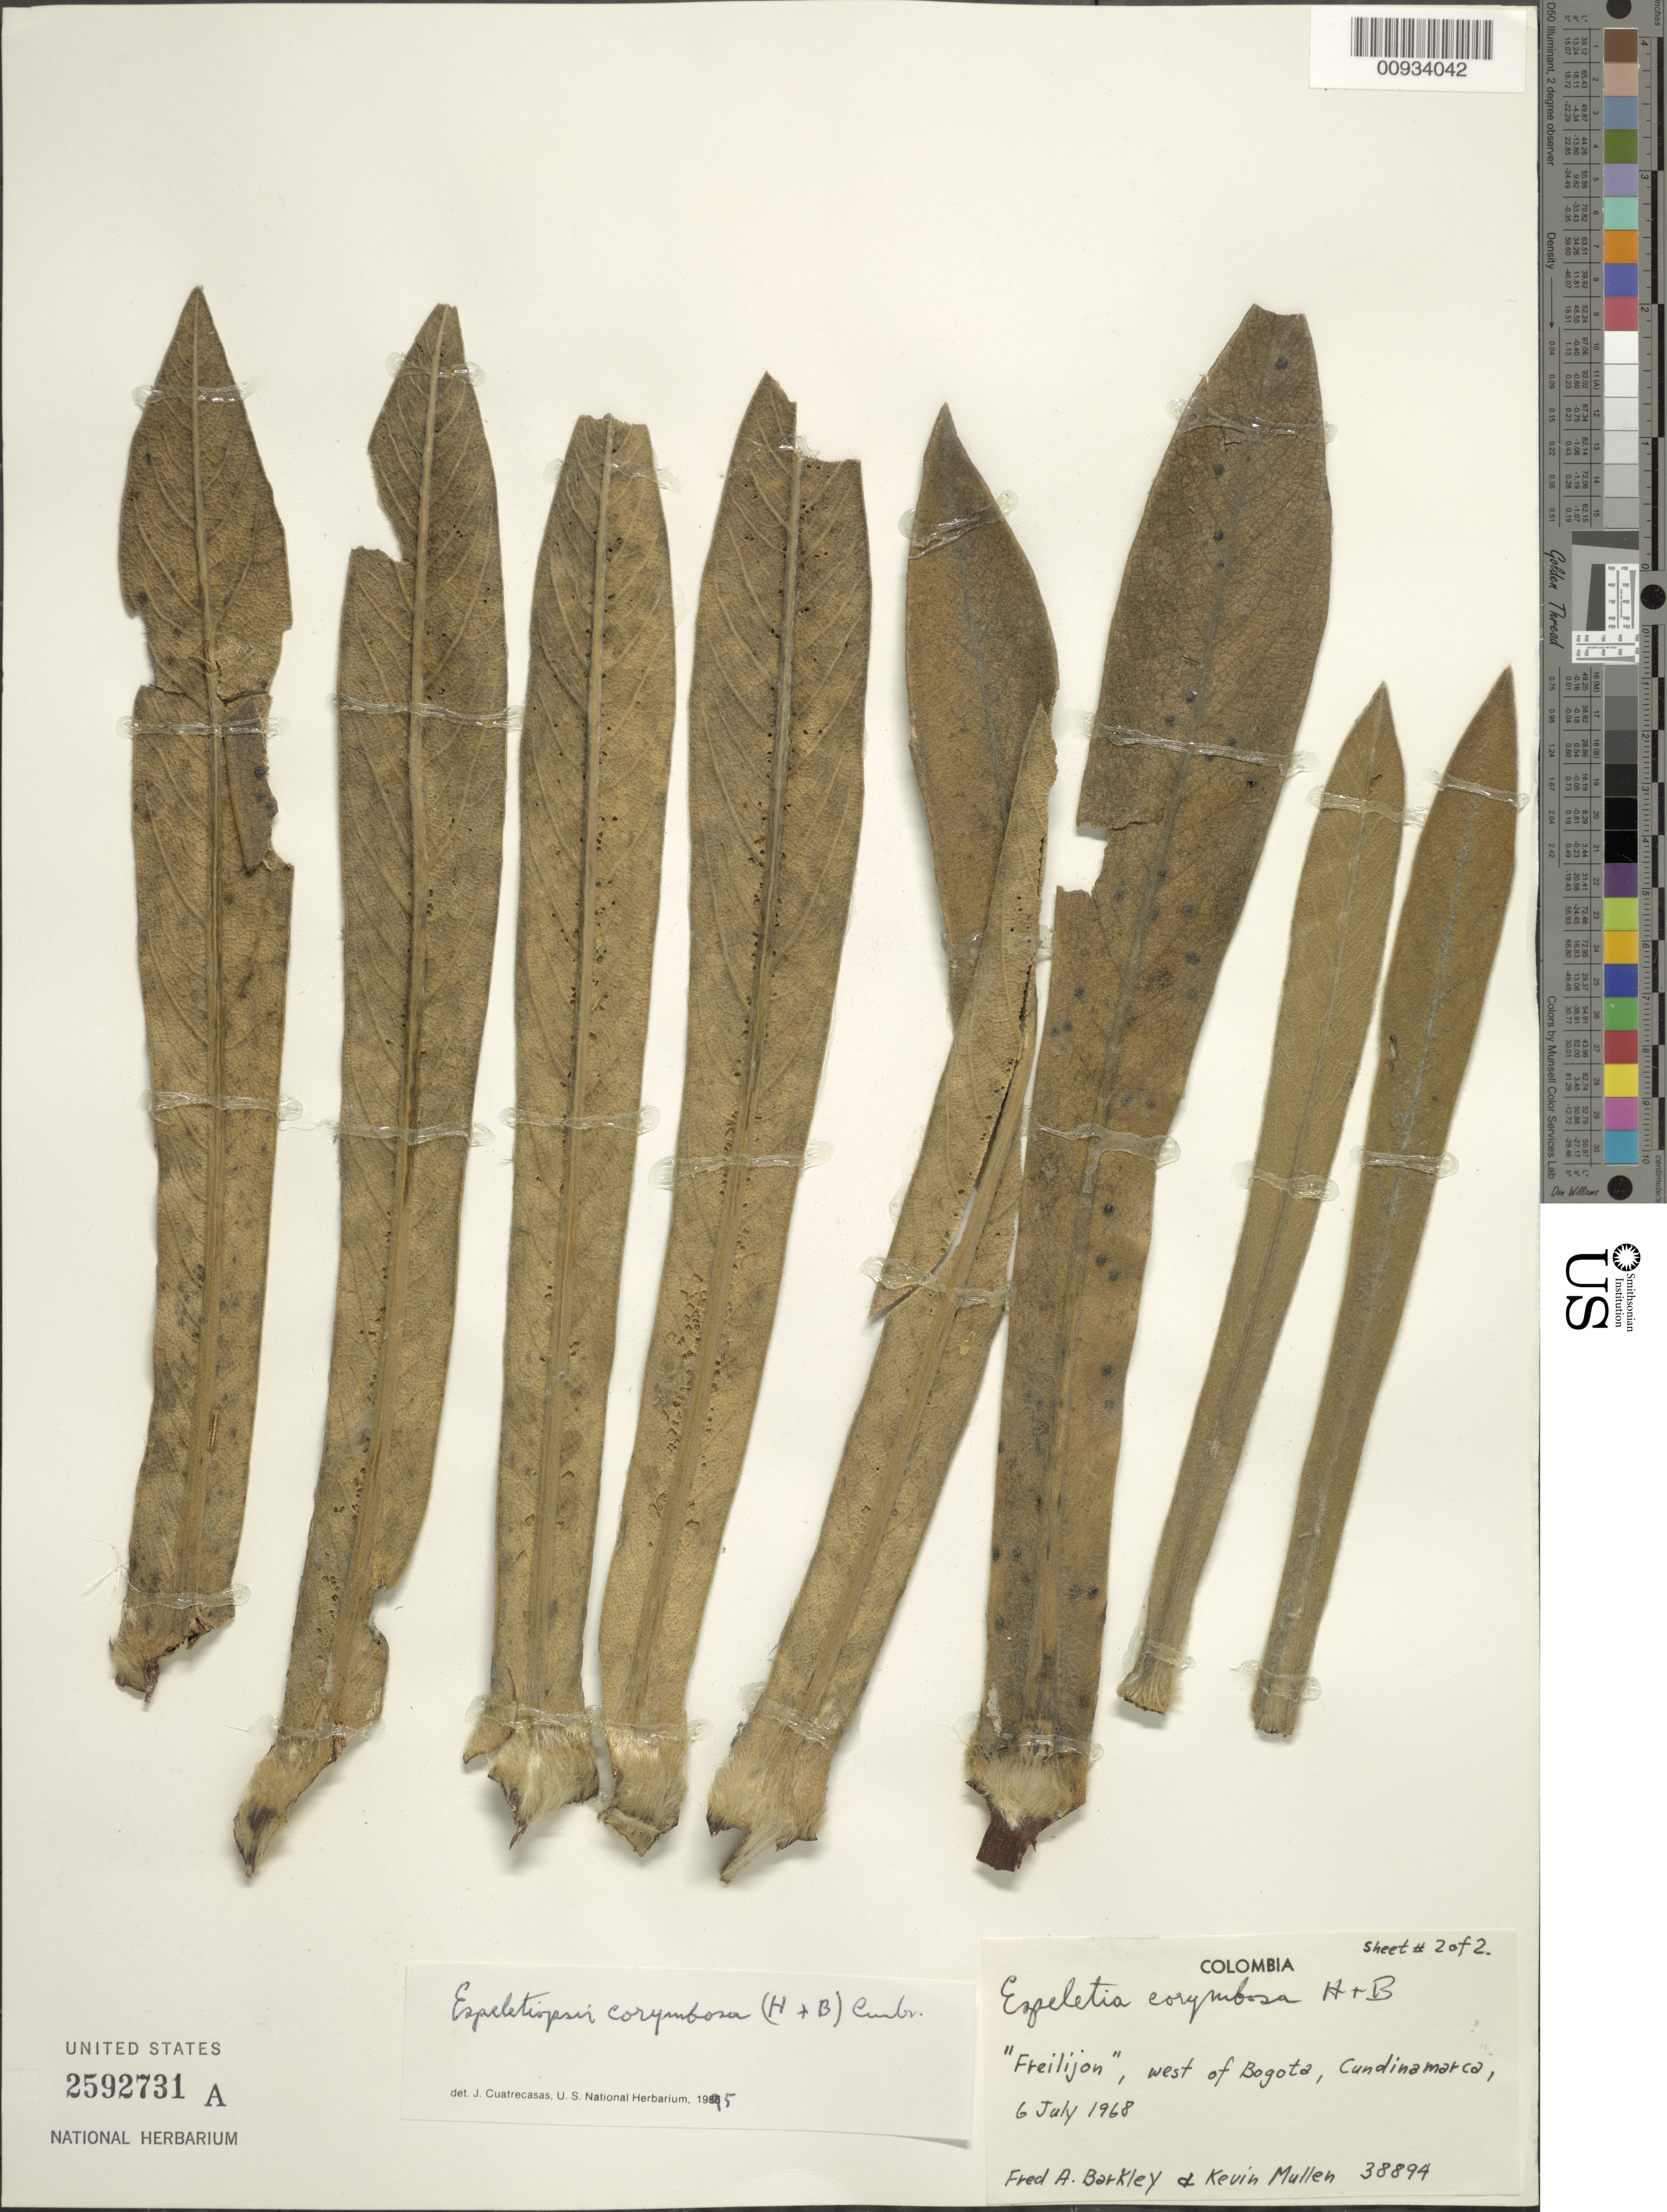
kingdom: Plantae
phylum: Tracheophyta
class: Magnoliopsida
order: Asterales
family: Asteraceae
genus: Espeletia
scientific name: Espeletia corymbosa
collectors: F. A. Barkley & K. Mullen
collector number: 38894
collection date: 1968-07-06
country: Colombia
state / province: Cundinamarca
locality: Freilijon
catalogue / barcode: US 2592731A